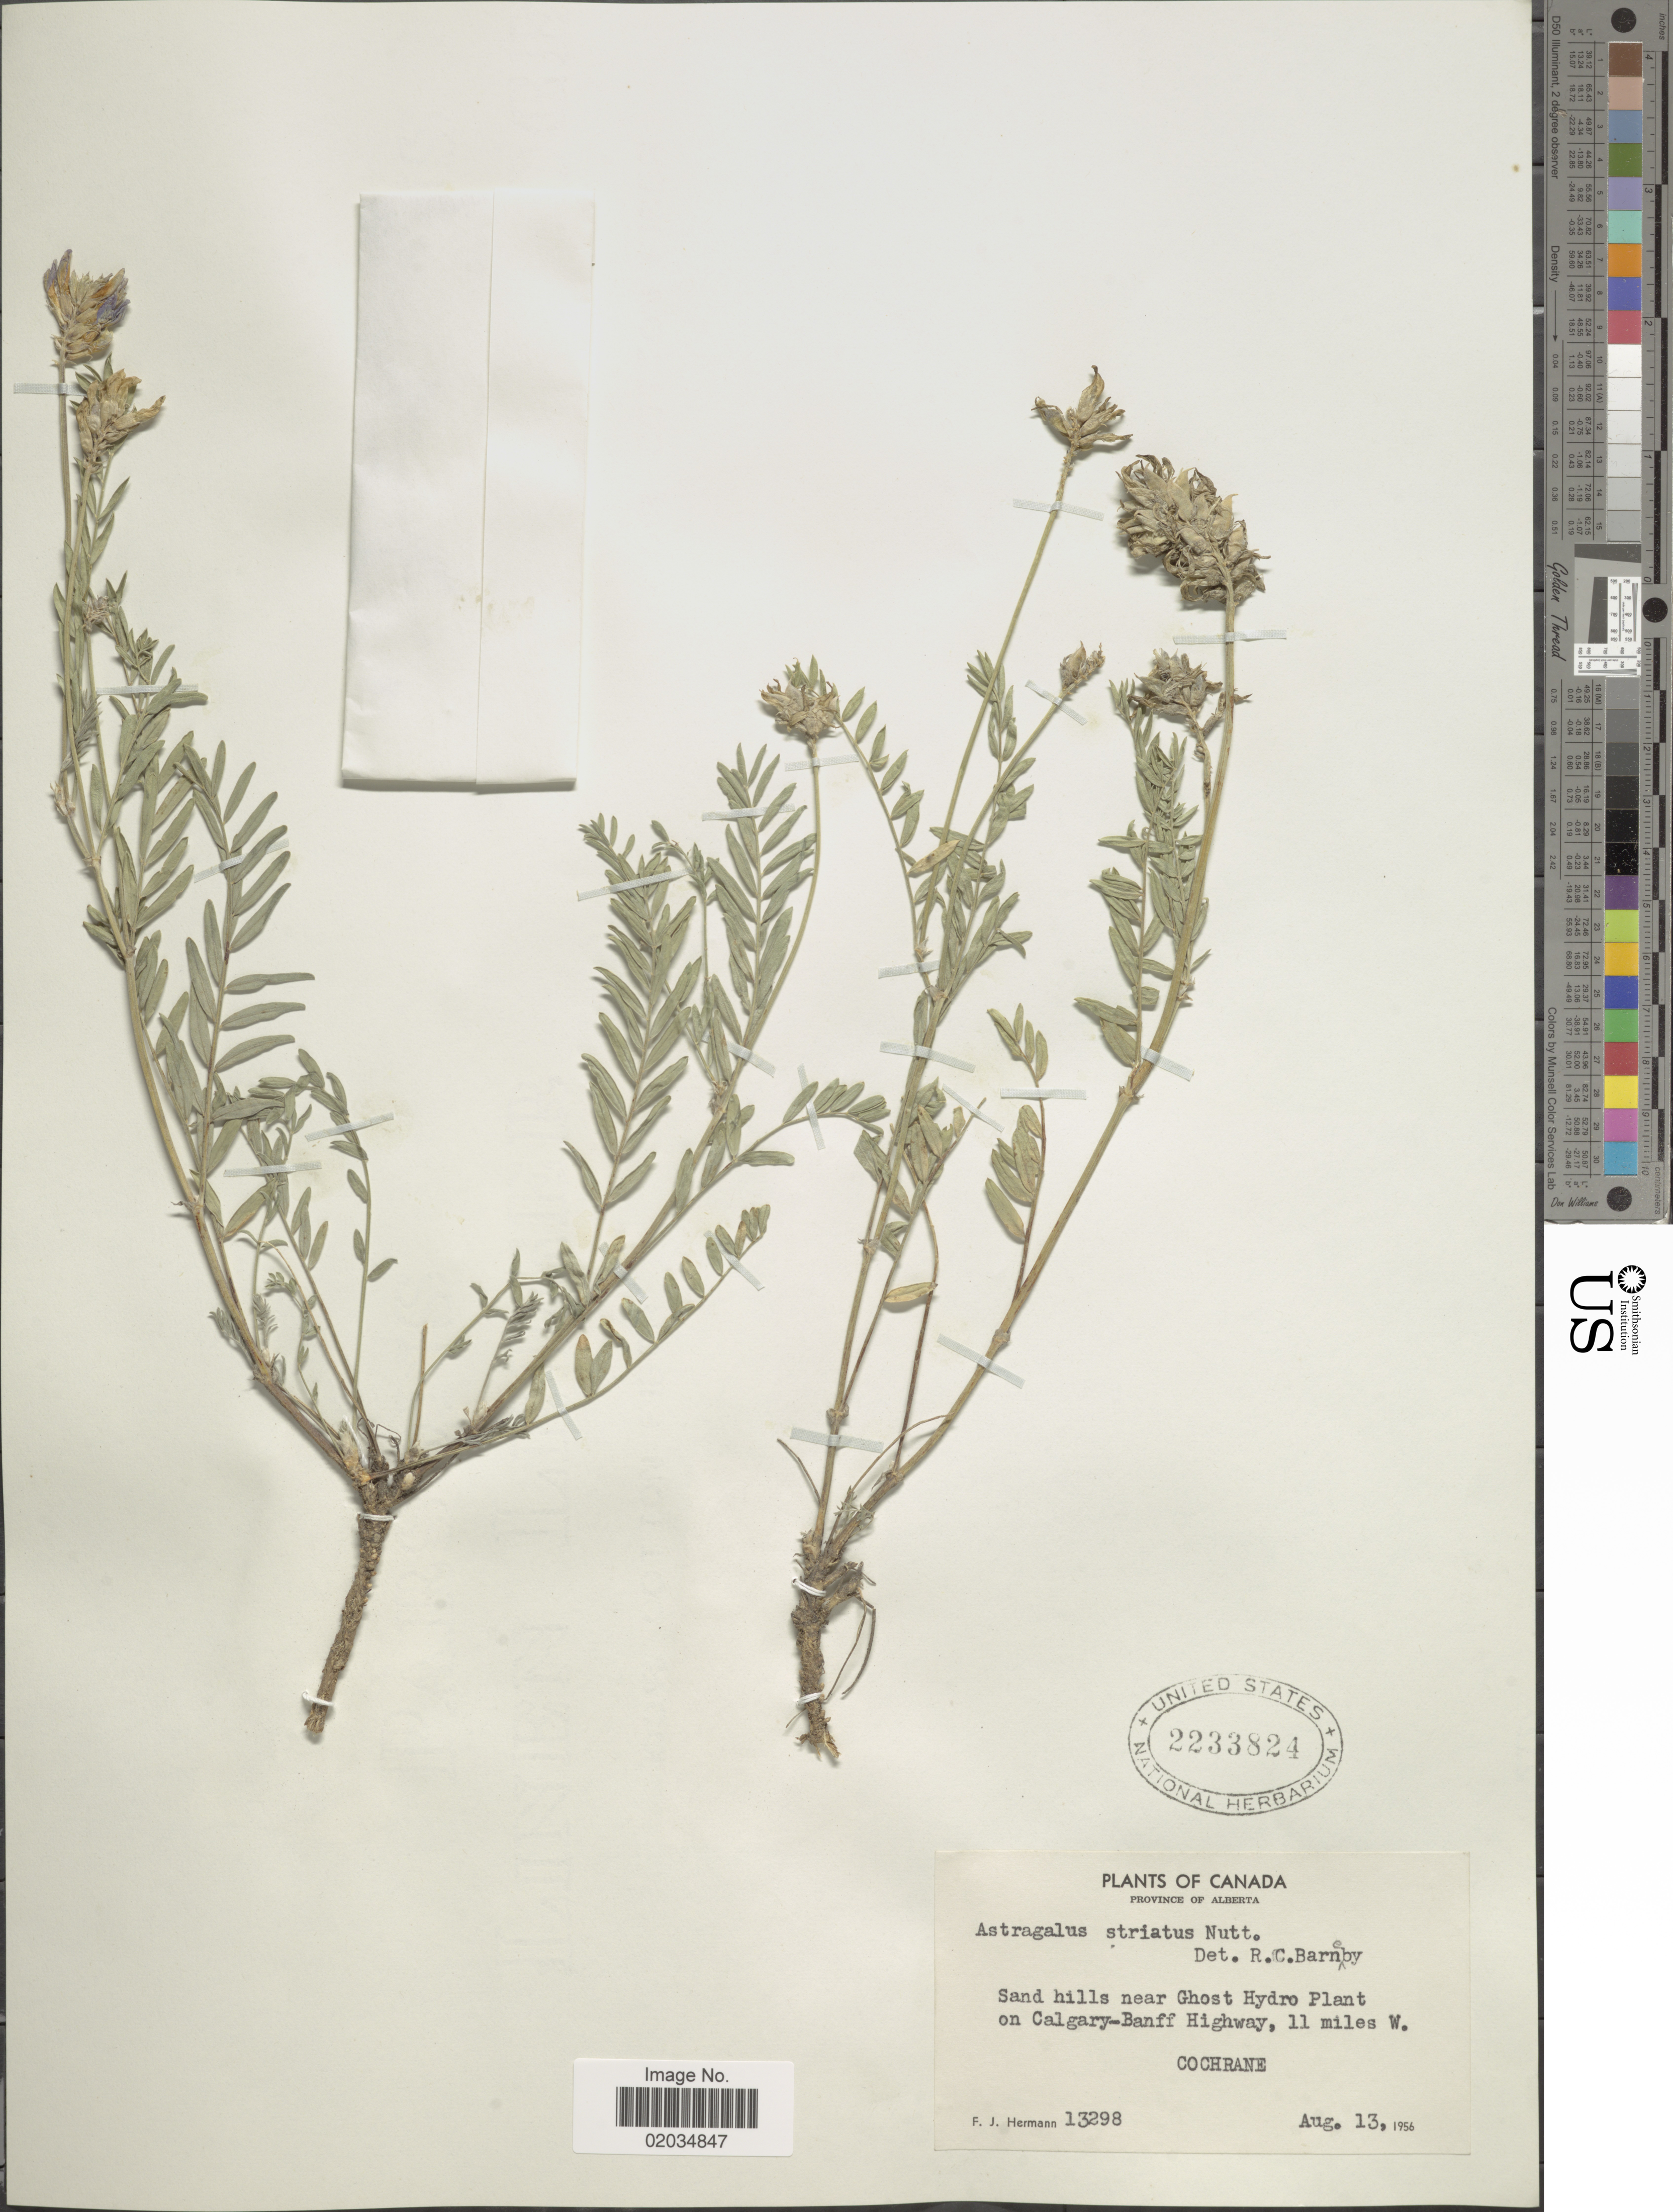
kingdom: Plantae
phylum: Tracheophyta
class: Magnoliopsida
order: Fabales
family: Fabaceae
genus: Astragalus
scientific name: Astragalus striatus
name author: Nutt.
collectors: F. J. Hermann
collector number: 13298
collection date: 1956-08-13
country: Canada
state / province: Alberta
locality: Near Ghost Hydra Plant on Calgary-Banff Highway, 11 miles W. Cochrane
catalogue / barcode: US 2233824